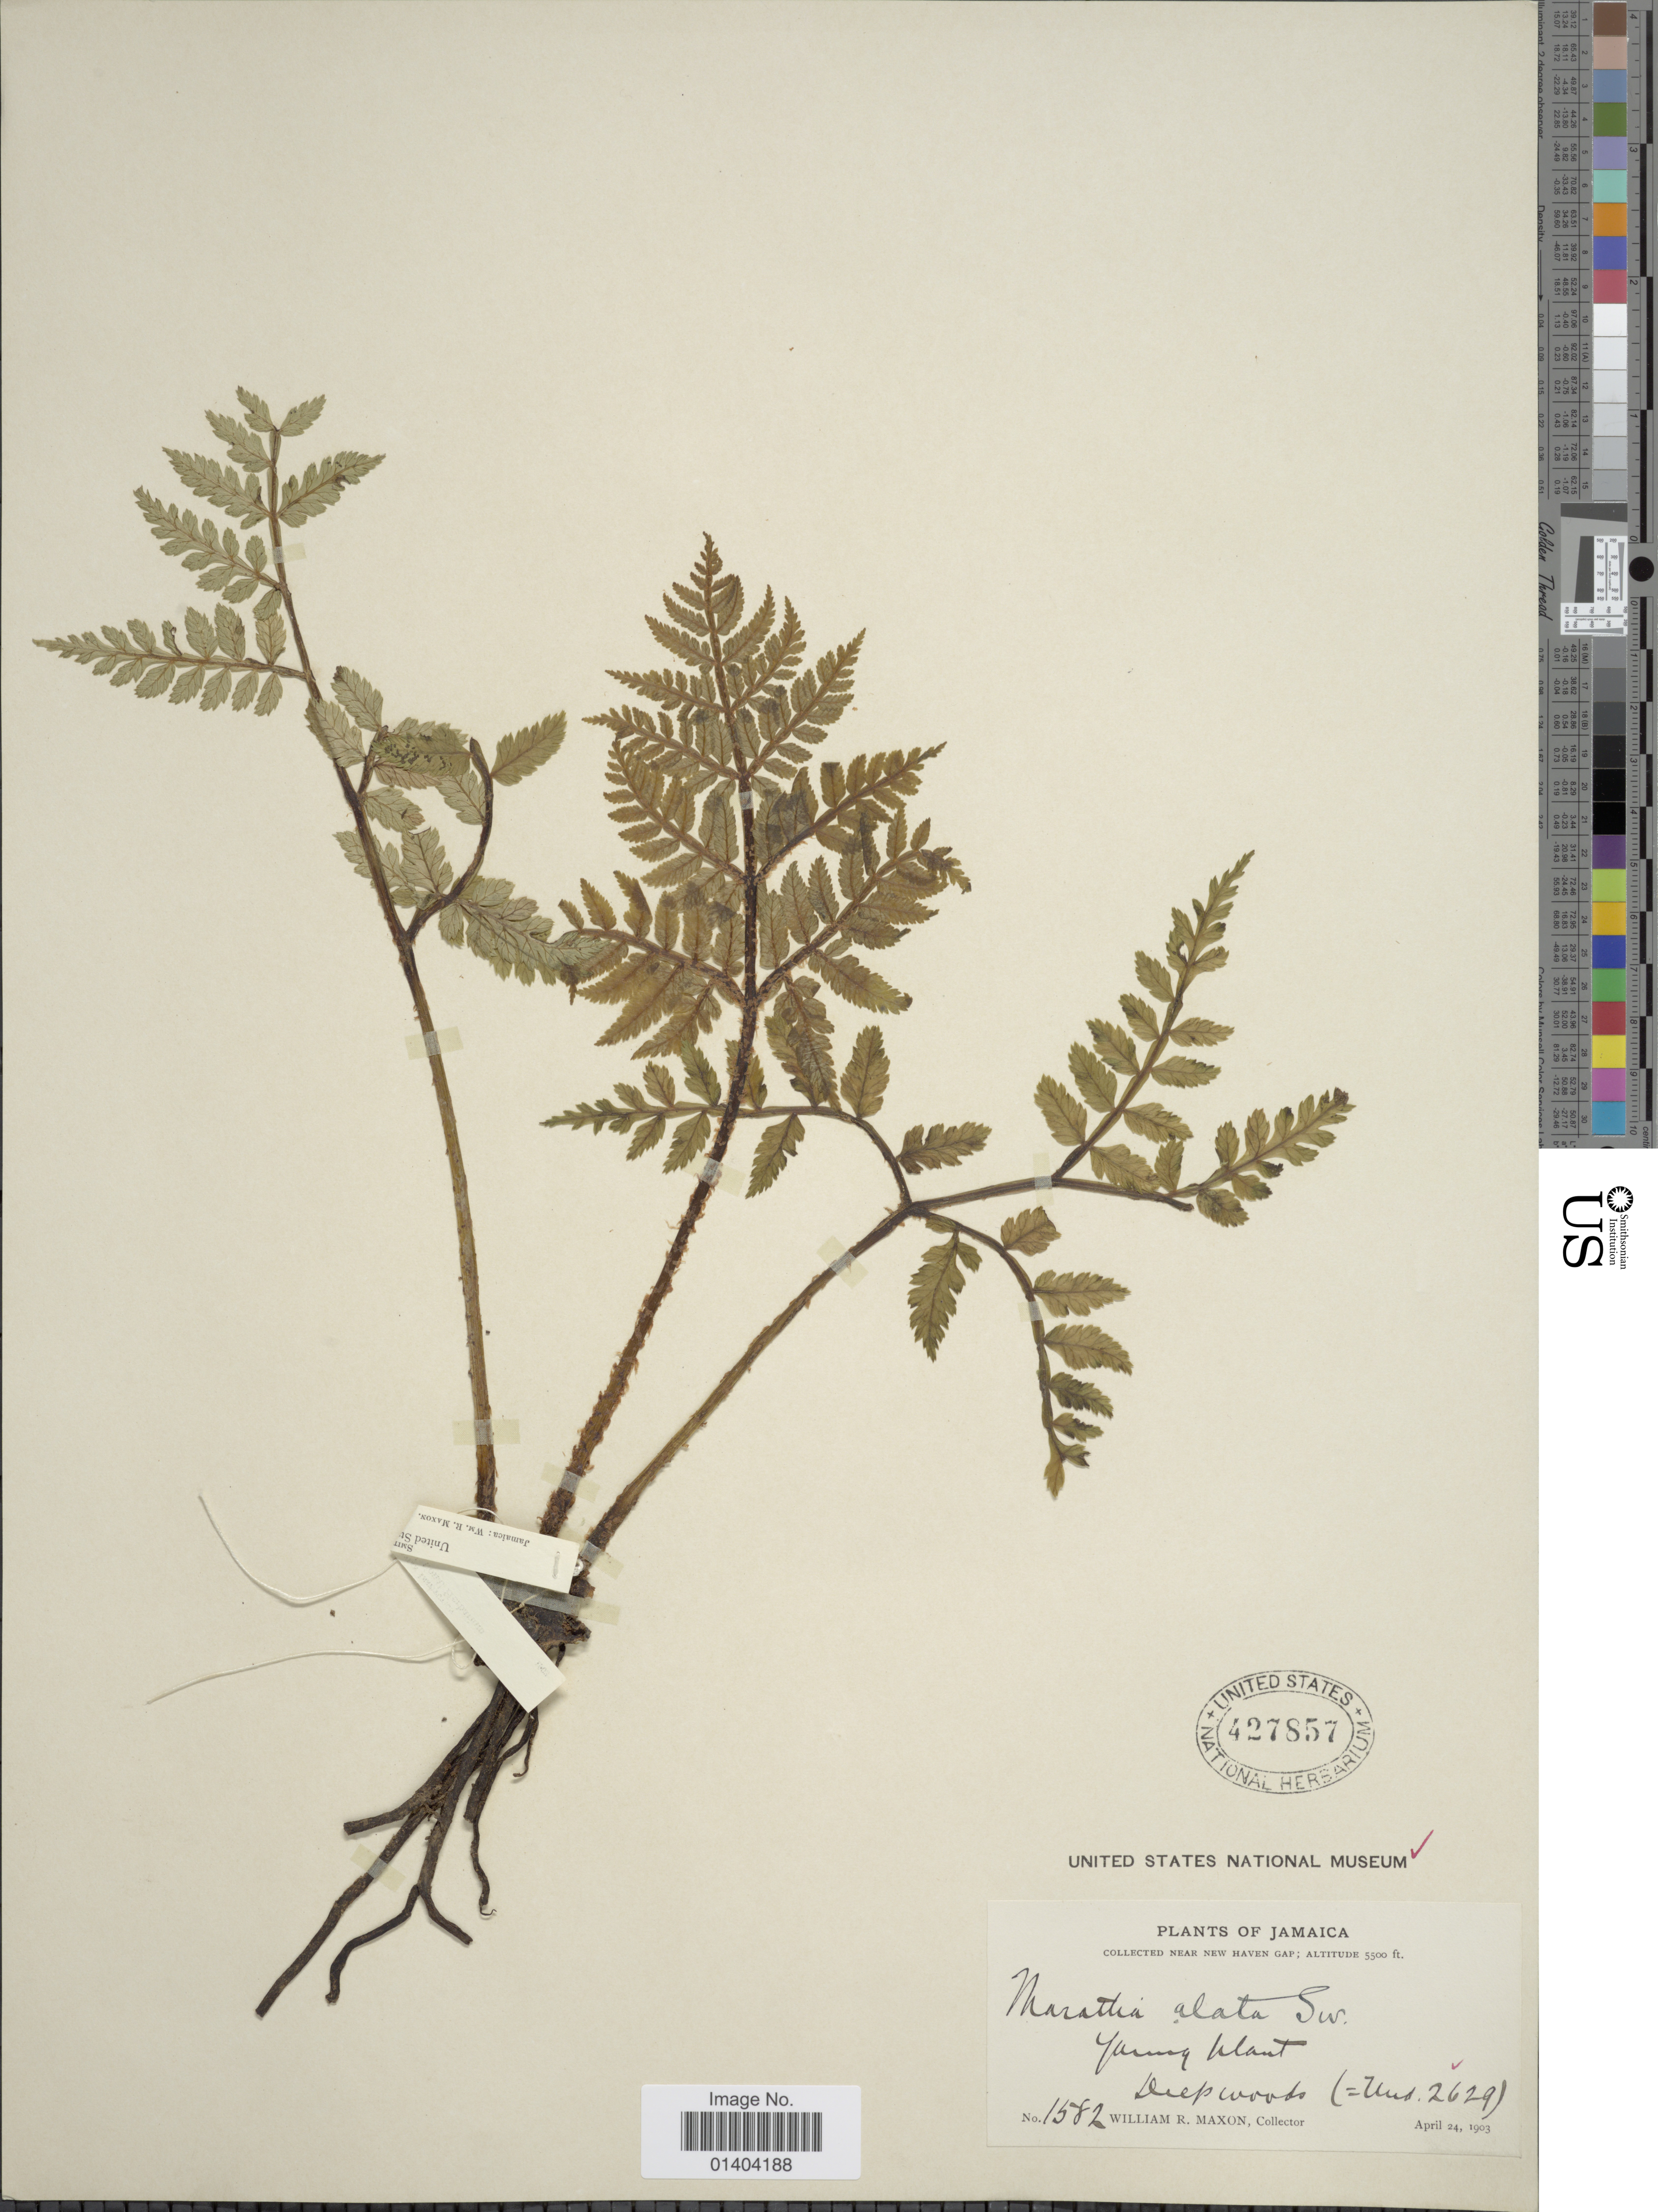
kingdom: Plantae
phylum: Tracheophyta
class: Polypodiopsida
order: Marattiales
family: Marattiaceae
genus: Marattia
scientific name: Marattia alata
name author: Sw.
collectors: W. R. Maxon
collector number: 1582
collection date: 1903-04-24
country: Jamaica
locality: New Haven Gap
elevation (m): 1676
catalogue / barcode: US 427857